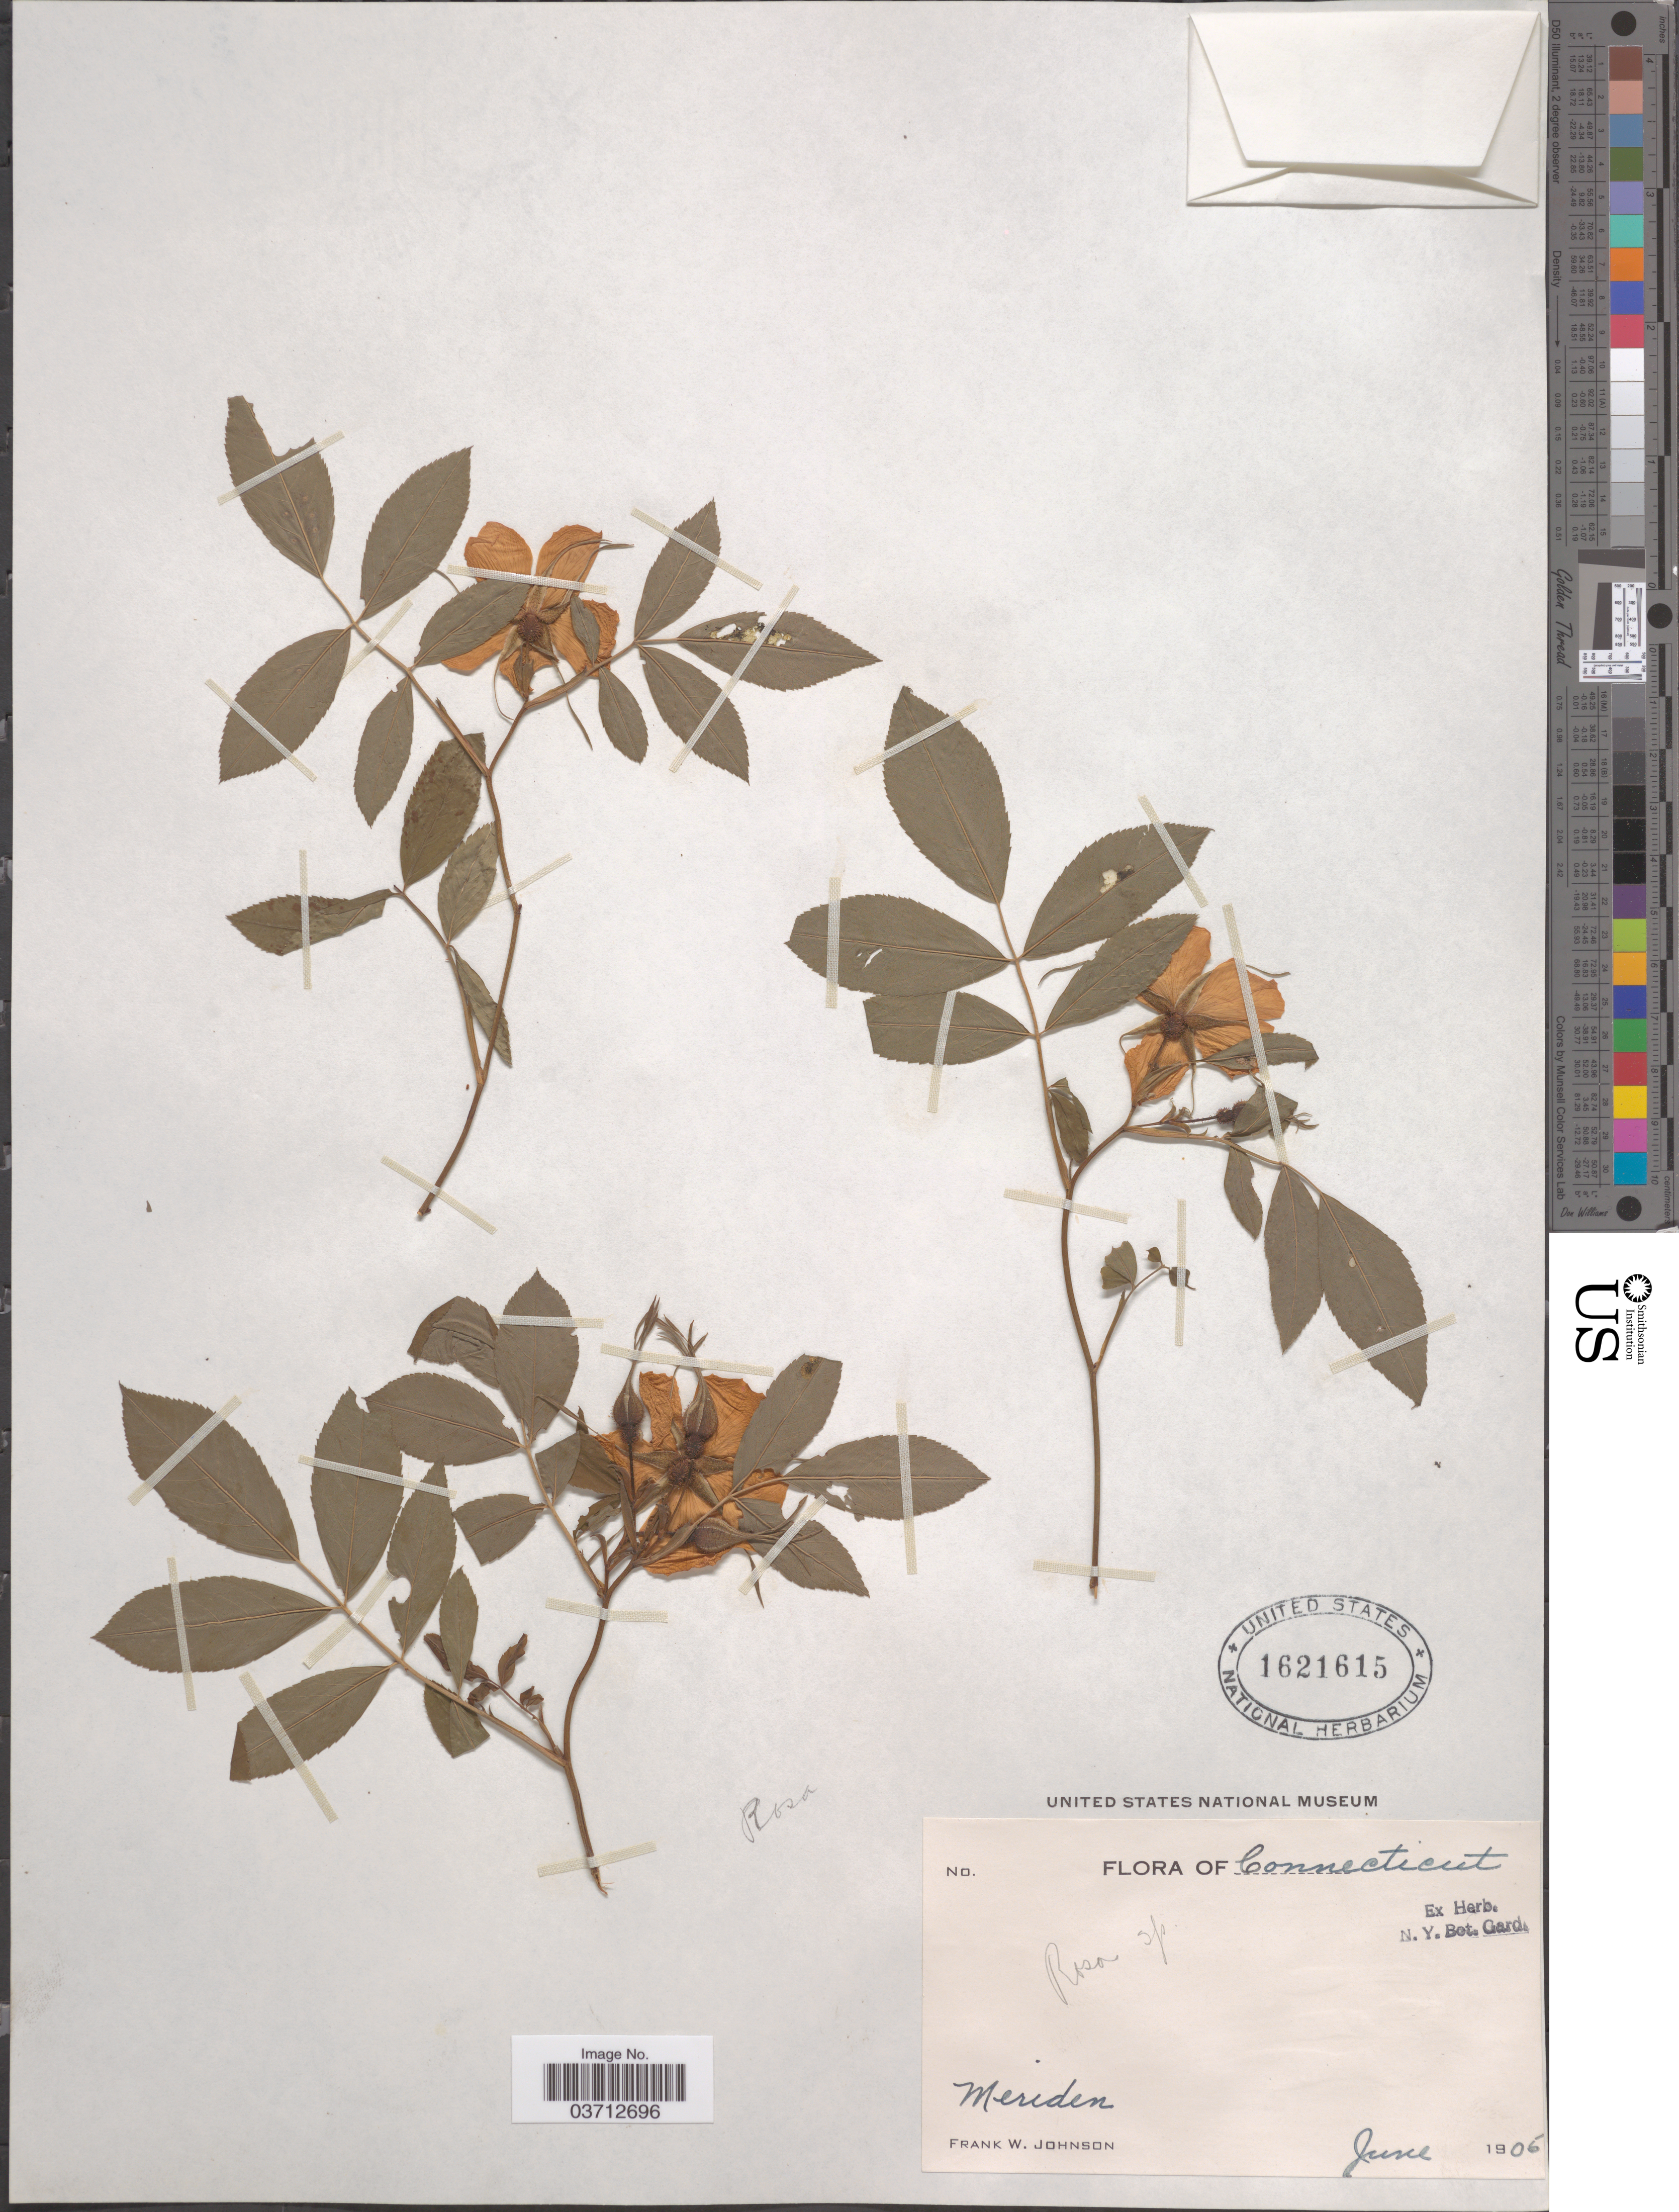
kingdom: Plantae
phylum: Tracheophyta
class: Magnoliopsida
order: Rosales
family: Rosaceae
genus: Rosa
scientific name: Rosa sp.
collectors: F. W. Johnson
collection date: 1906-06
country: United States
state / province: Connecticut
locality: Meriden.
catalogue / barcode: US 1621615